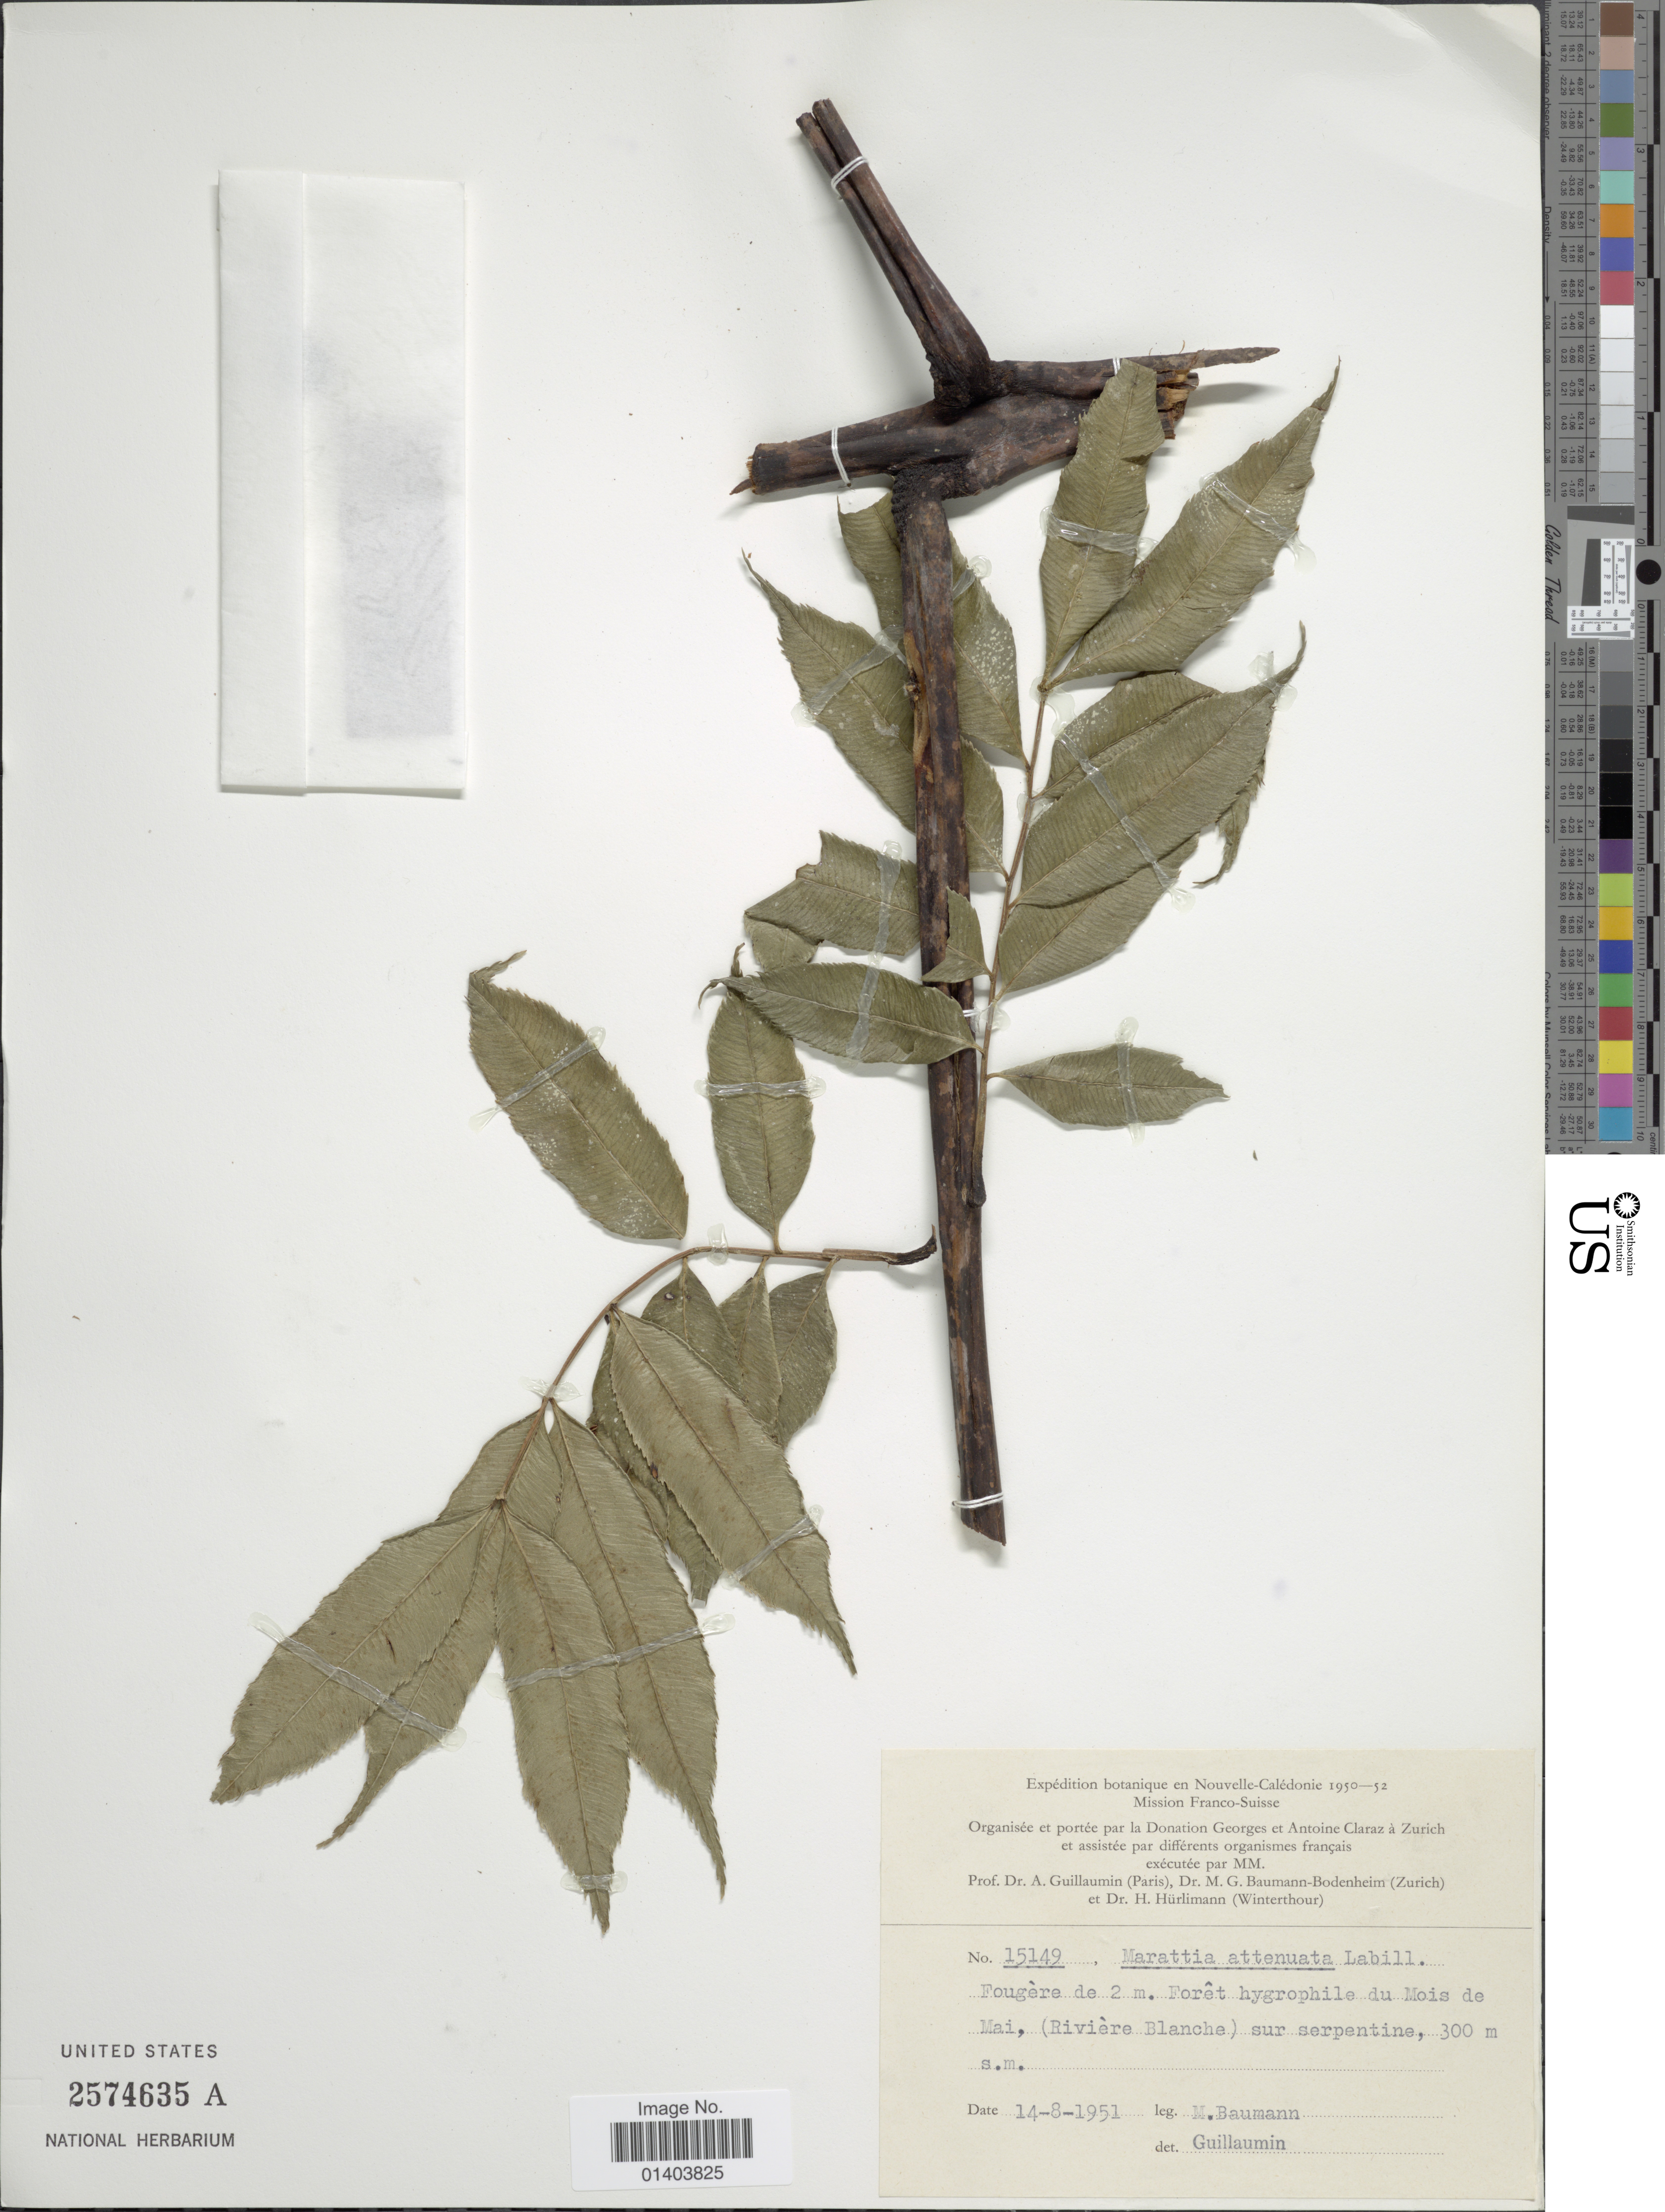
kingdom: Plantae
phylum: Tracheophyta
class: Polypodiopsida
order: Marattiales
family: Marattiaceae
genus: Ptisana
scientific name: Ptisana attenuata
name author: (Labill.) Murdock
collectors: M. Baumann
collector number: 15149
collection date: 1951-08-14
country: New Caledonia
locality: Forêt hygrophile du Mois de Mai, (Riviere Blanche) sur serpentine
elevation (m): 300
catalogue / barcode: US 2574635A